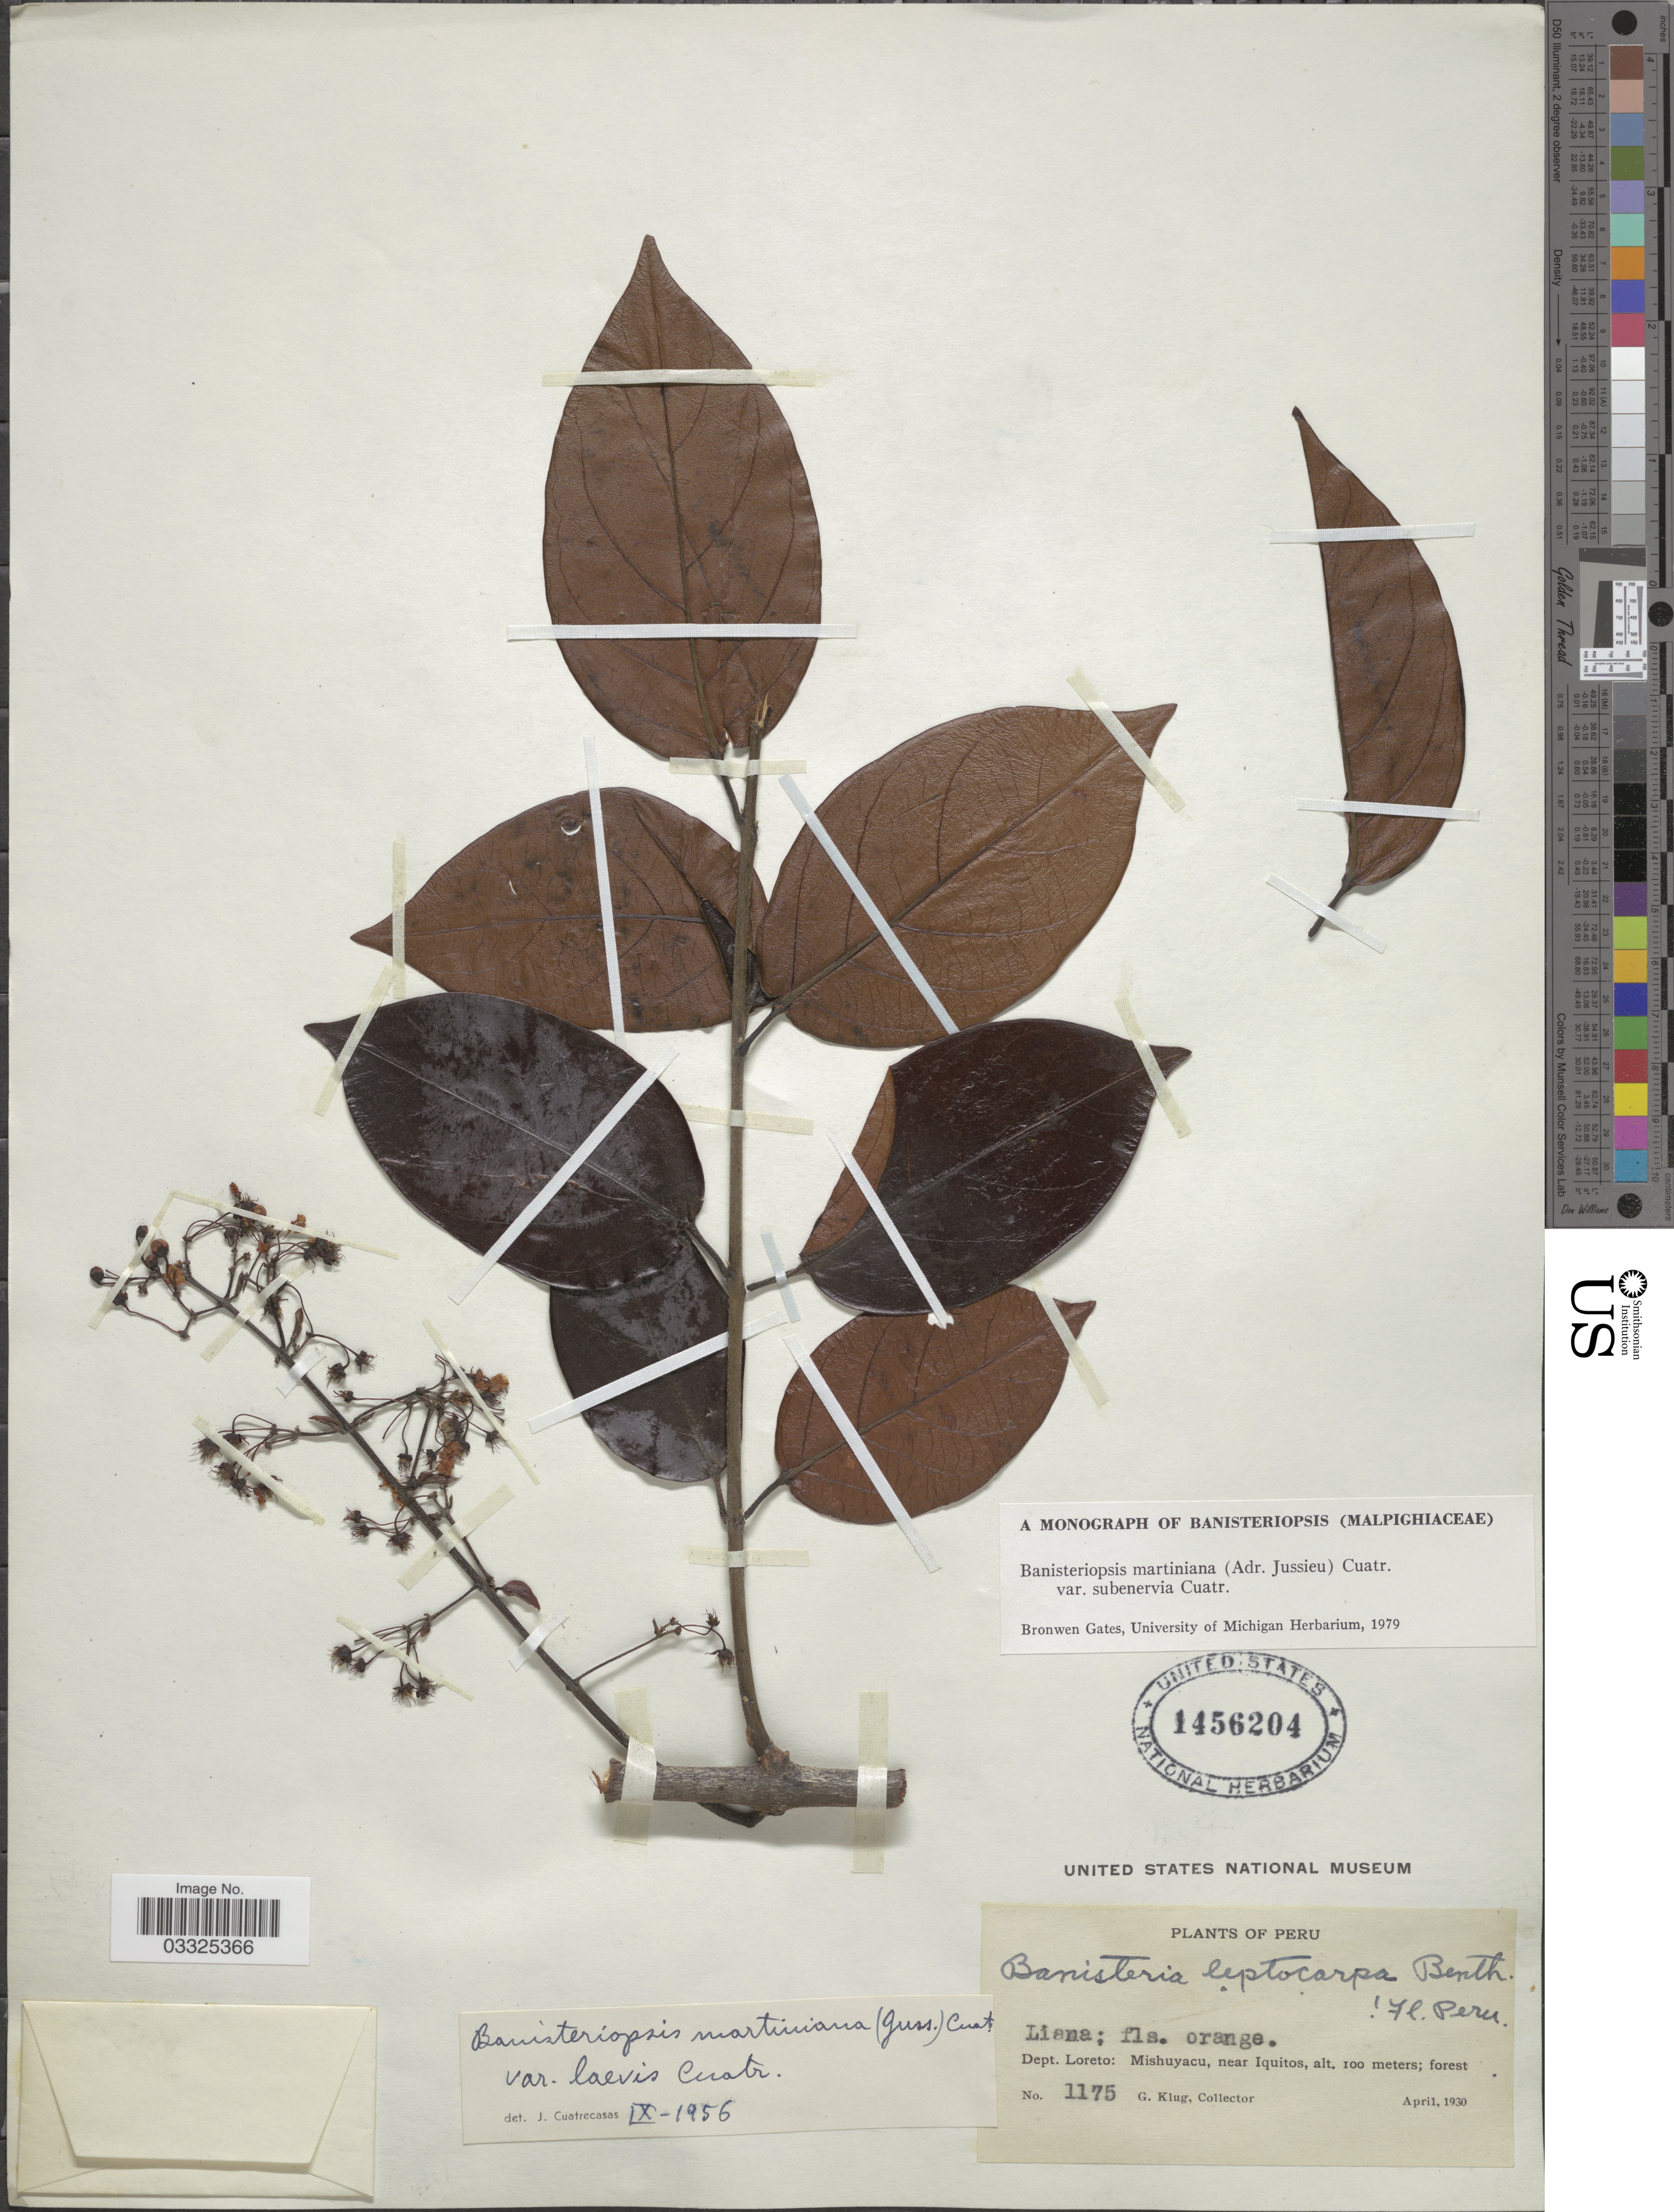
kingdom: Plantae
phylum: Tracheophyta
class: Magnoliopsida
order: Malpighiales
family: Malpighiaceae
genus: Banisteriopsis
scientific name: Banisteriopsis martiniana var. subenervia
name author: Cuatrec.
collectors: G. Klug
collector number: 1175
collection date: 1930-04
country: Peru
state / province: Loreto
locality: Dept. Loreto: Mishuyacu, near Iquitos.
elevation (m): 100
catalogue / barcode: US 1456204